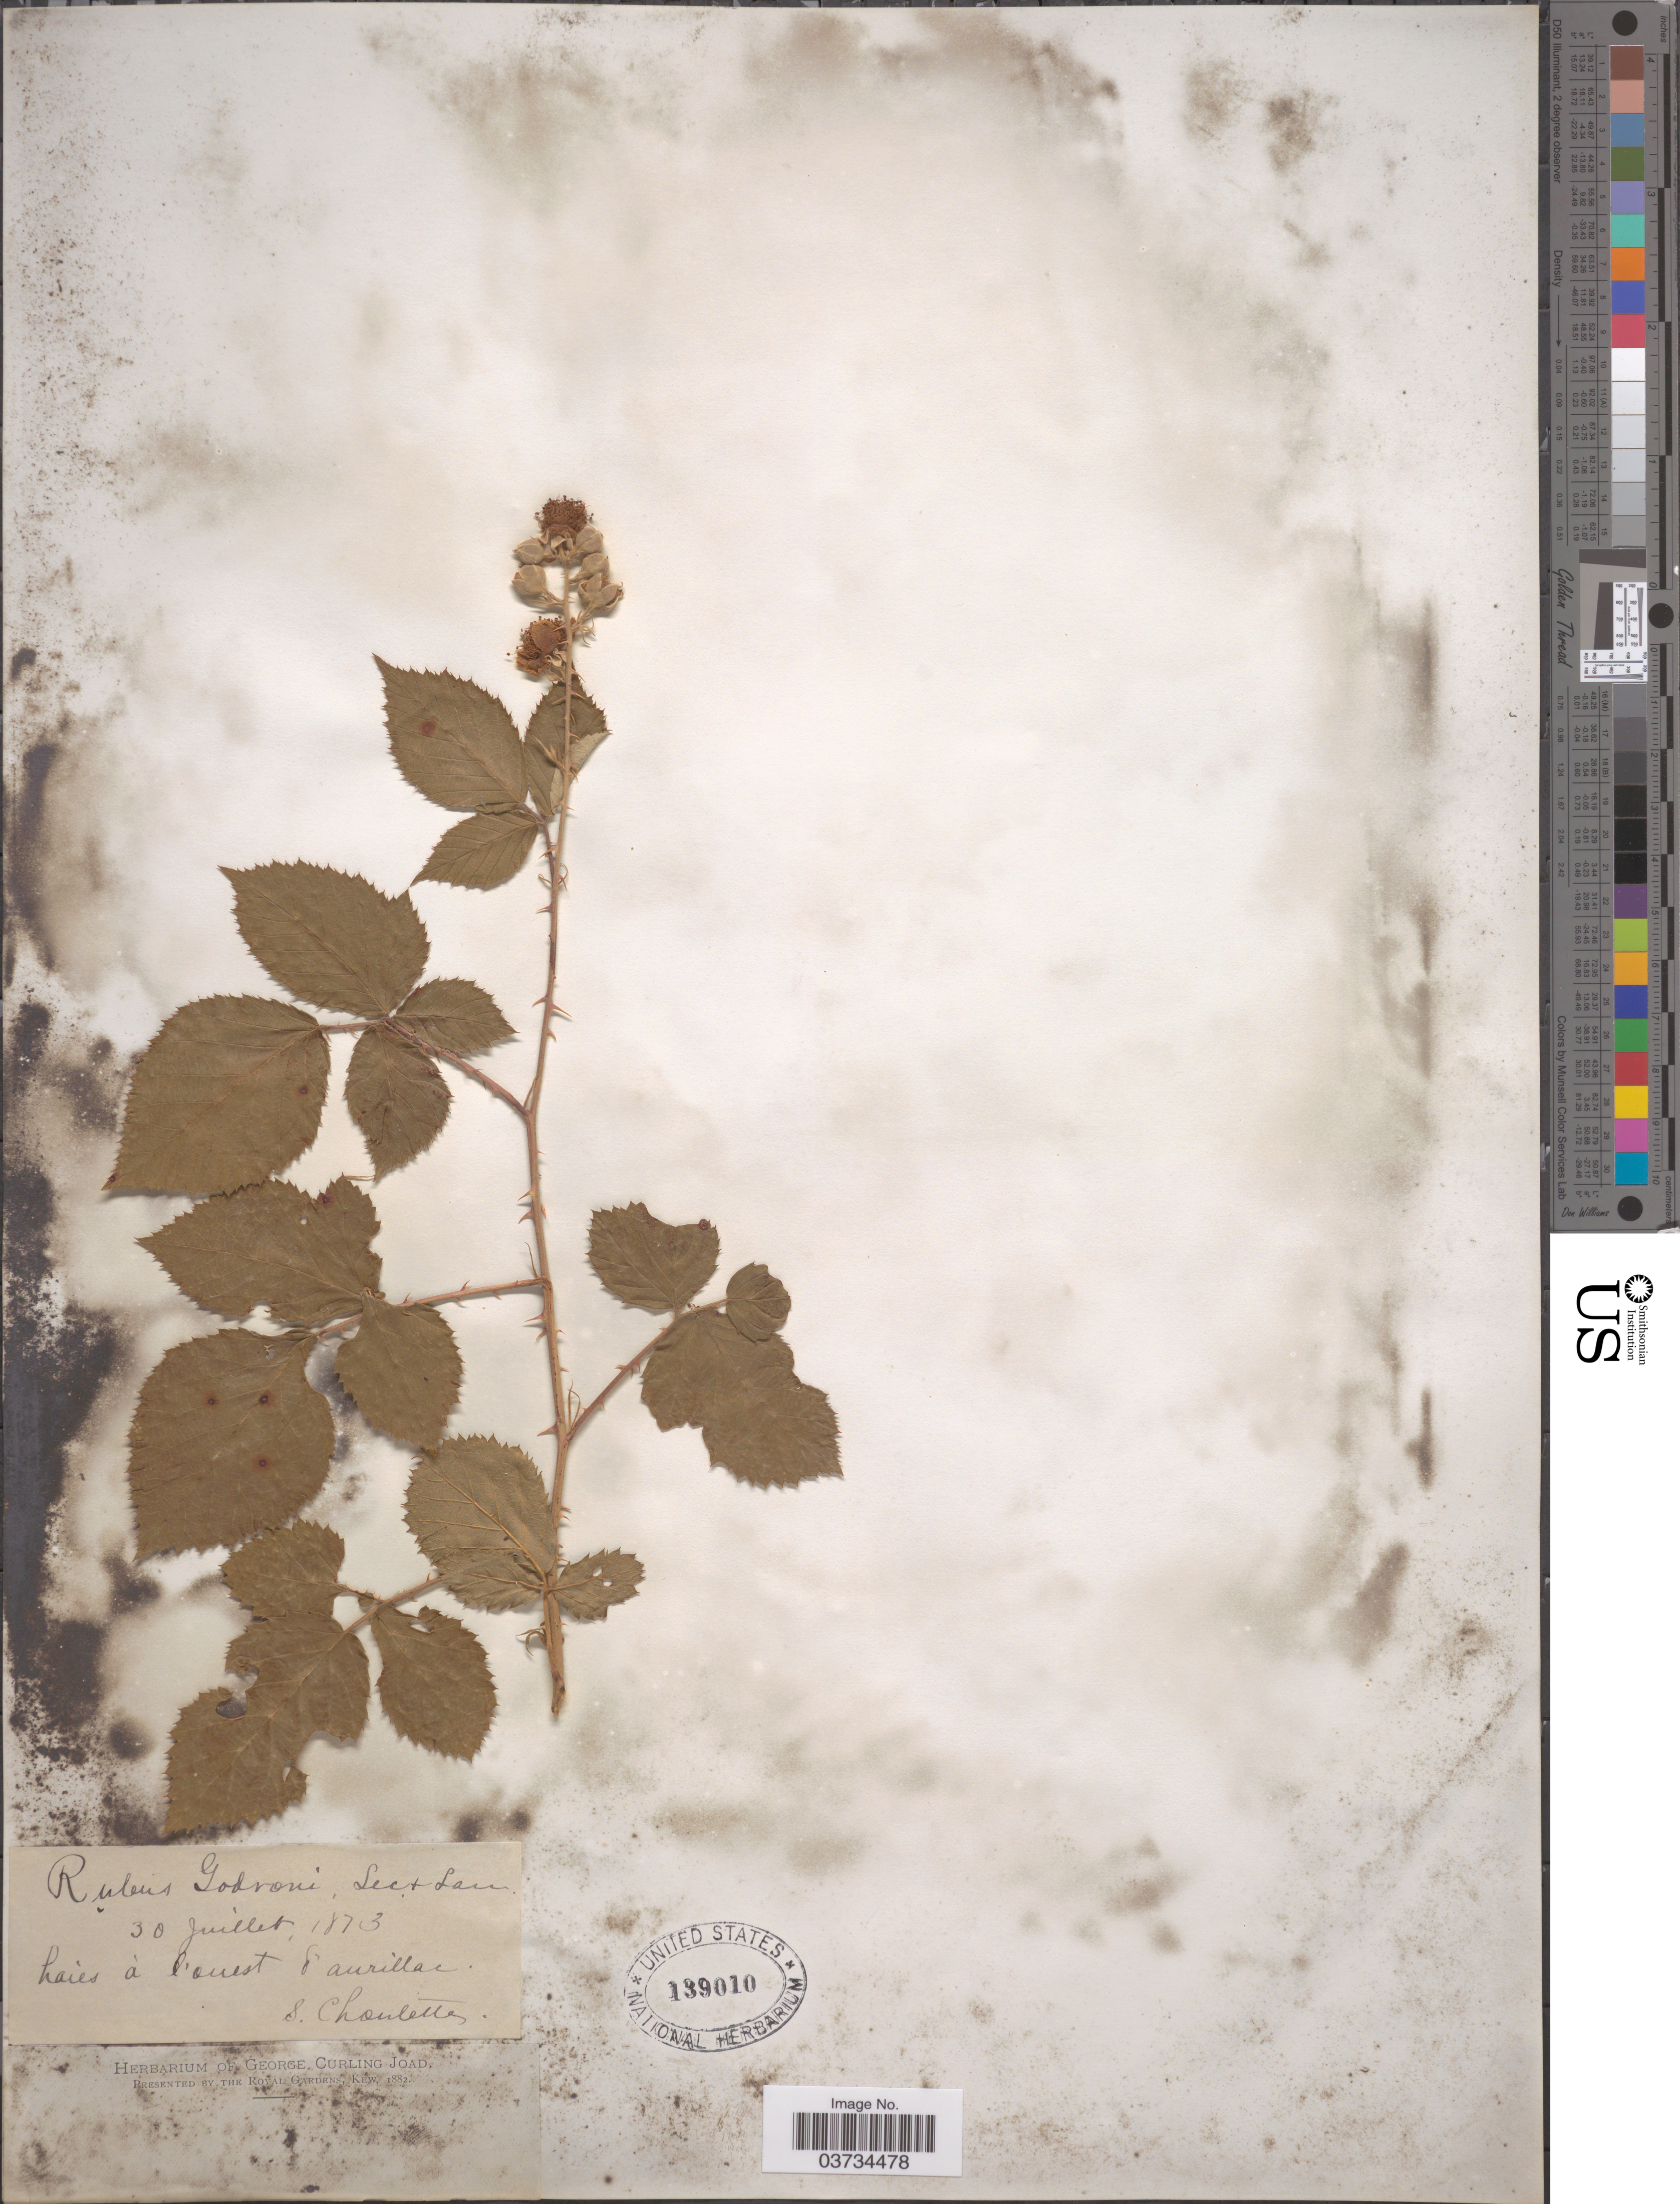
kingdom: Plantae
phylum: Tracheophyta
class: Magnoliopsida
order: Rosales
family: Rosaceae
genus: Rubus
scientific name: Rubus godronii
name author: Lecoq & Lamotte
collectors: S. Choulette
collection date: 1873-07-30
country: France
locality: Haies à l'ouest d'aurillac.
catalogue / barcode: US 139010